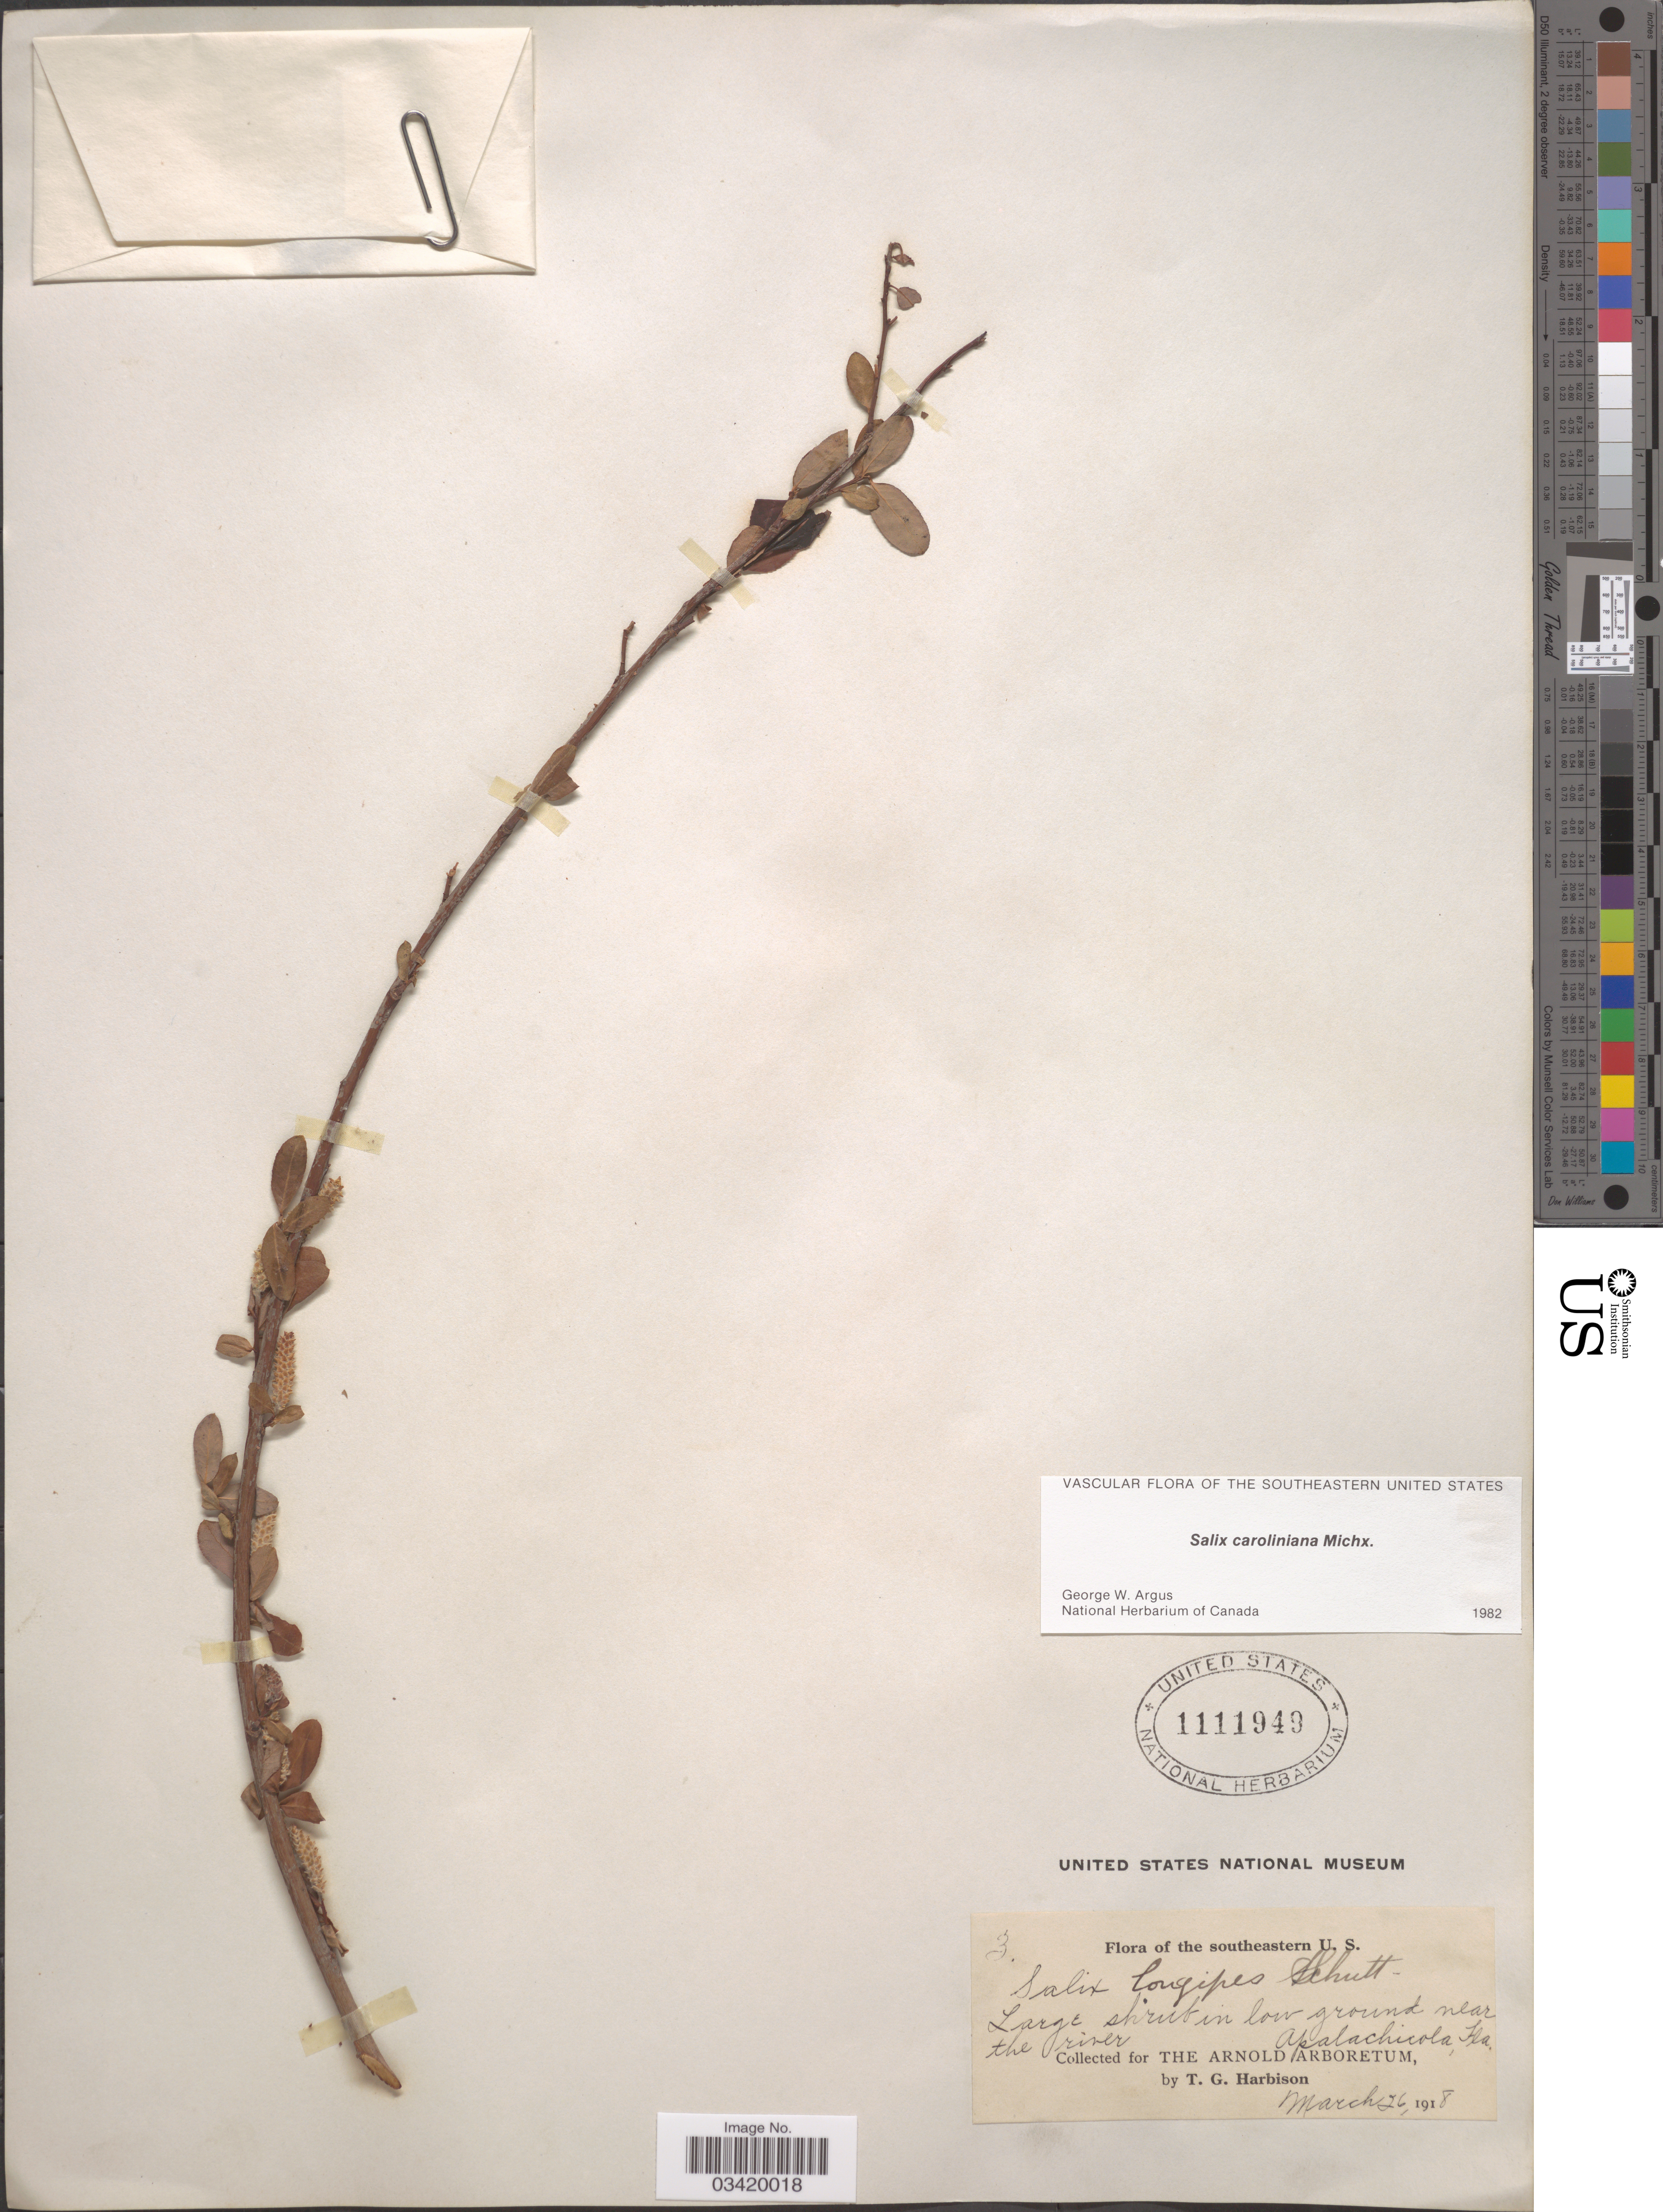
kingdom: Plantae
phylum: Tracheophyta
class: Magnoliopsida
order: Malpighiales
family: Salicaceae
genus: Salix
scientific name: Salix caroliniana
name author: Michx.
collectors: T. Harbison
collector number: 3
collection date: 1918-03-26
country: United States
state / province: Florida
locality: The southeastern U.S. In low ground near the river. Apalachicola.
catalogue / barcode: US 1111949